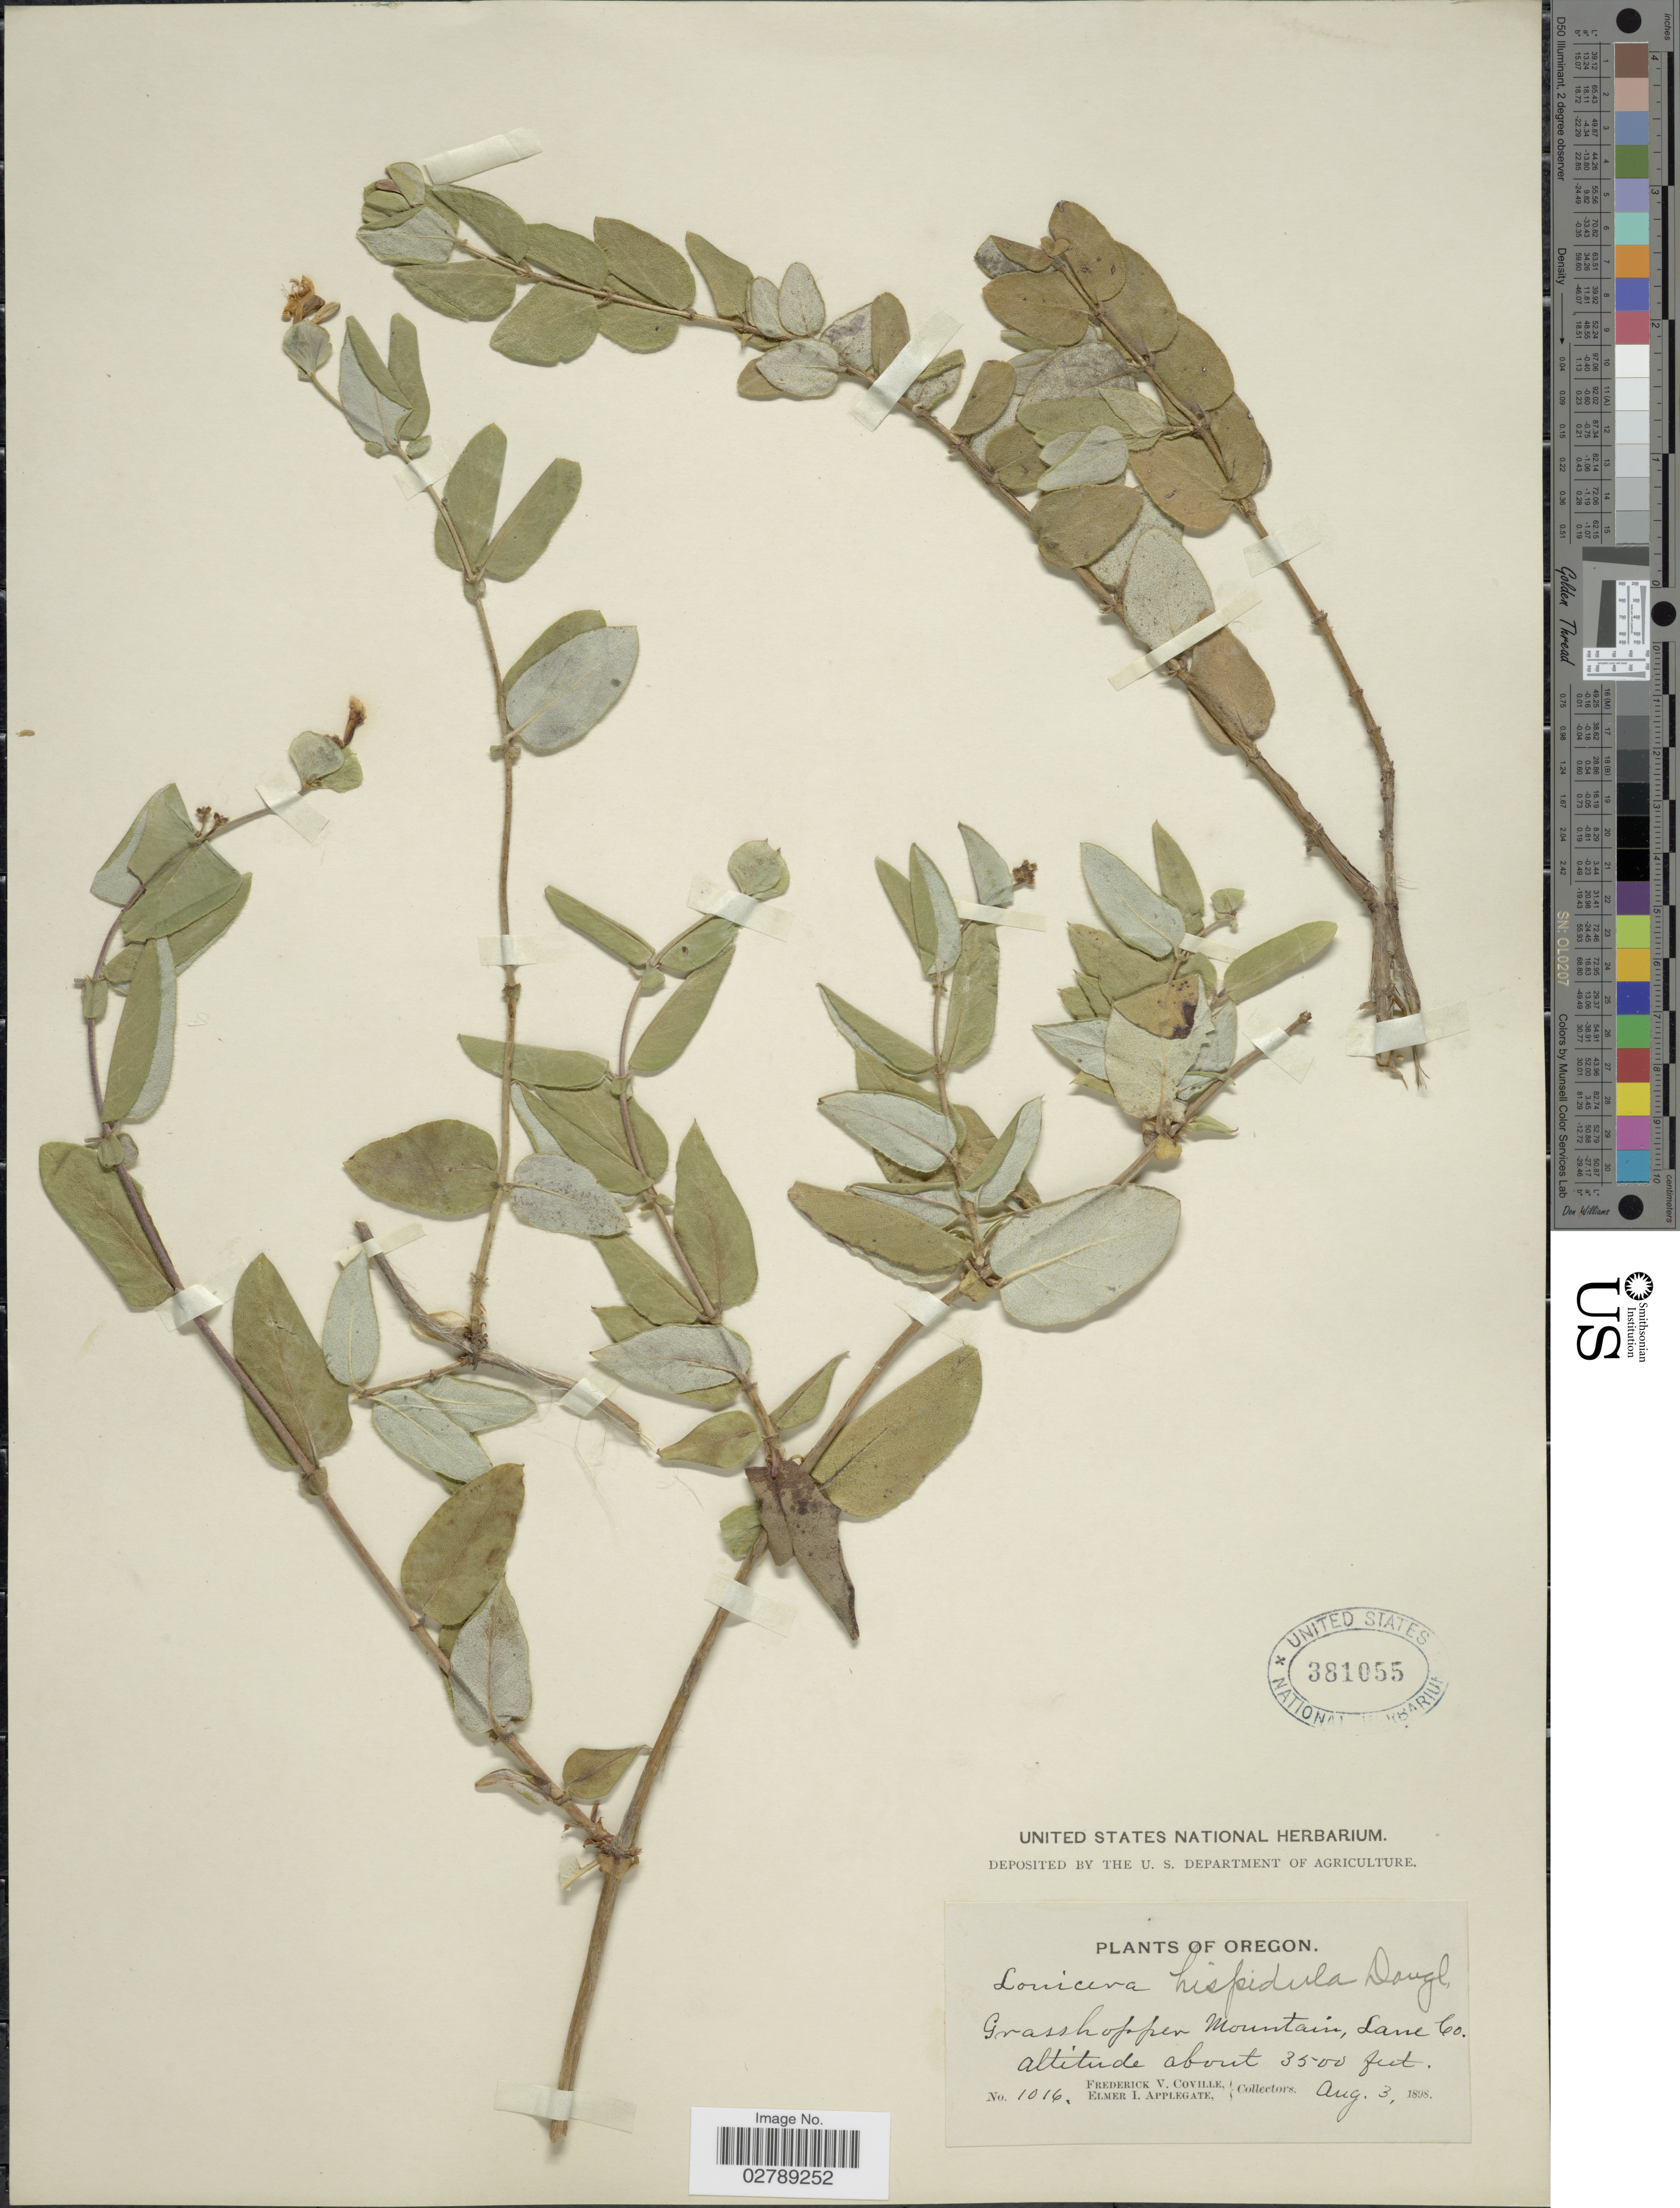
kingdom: Plantae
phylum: Tracheophyta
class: Magnoliopsida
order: Dipsacales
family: Caprifoliaceae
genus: Lonicera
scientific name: Lonicera hispidula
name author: Douglas ex Lindl.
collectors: F. V. Coville & E. I. Applegate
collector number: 1016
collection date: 1898-08-03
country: United States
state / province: Oregon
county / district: Lane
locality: Grasshopper Mountains, Lane Co.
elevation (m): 1067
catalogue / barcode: US 381055